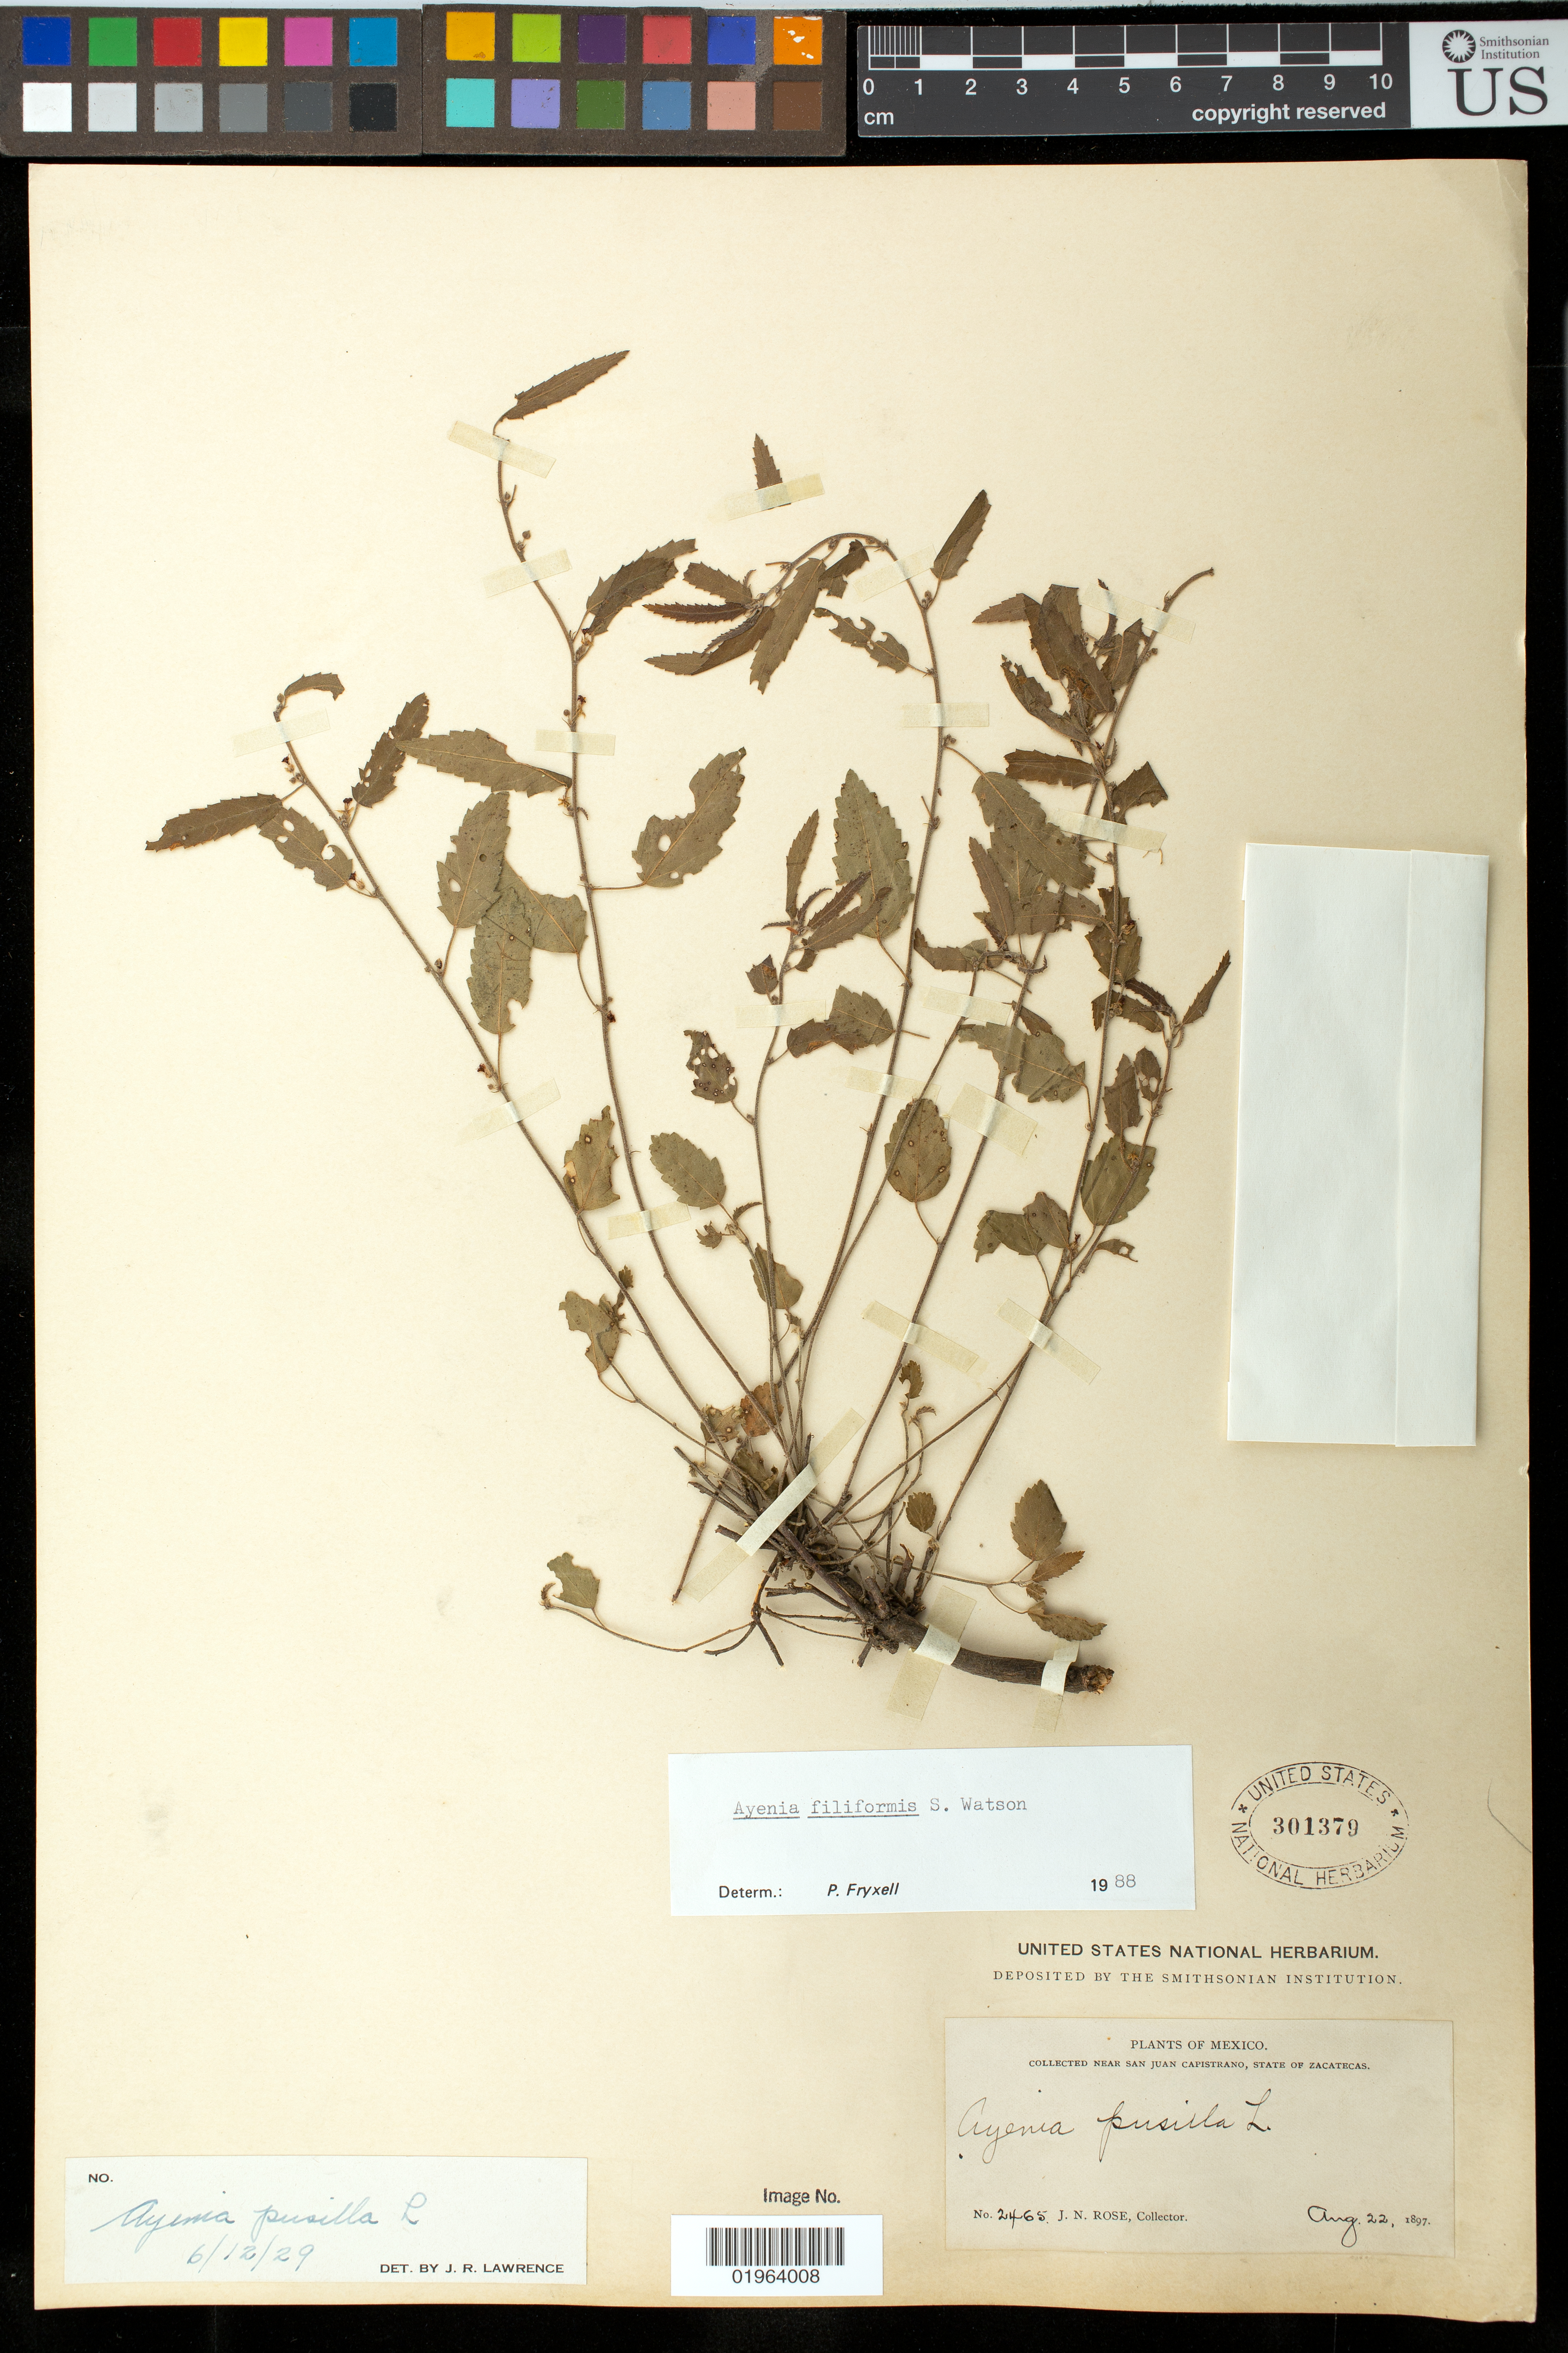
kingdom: Plantae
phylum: Tracheophyta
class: Magnoliopsida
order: Malvales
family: Malvaceae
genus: Ayenia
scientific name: Ayenia filiformis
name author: S. Watson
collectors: J. N. Rose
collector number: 2465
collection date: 1897-08-22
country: Mexico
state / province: Zacatecas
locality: San Juan Capistrano.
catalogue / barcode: US 301379